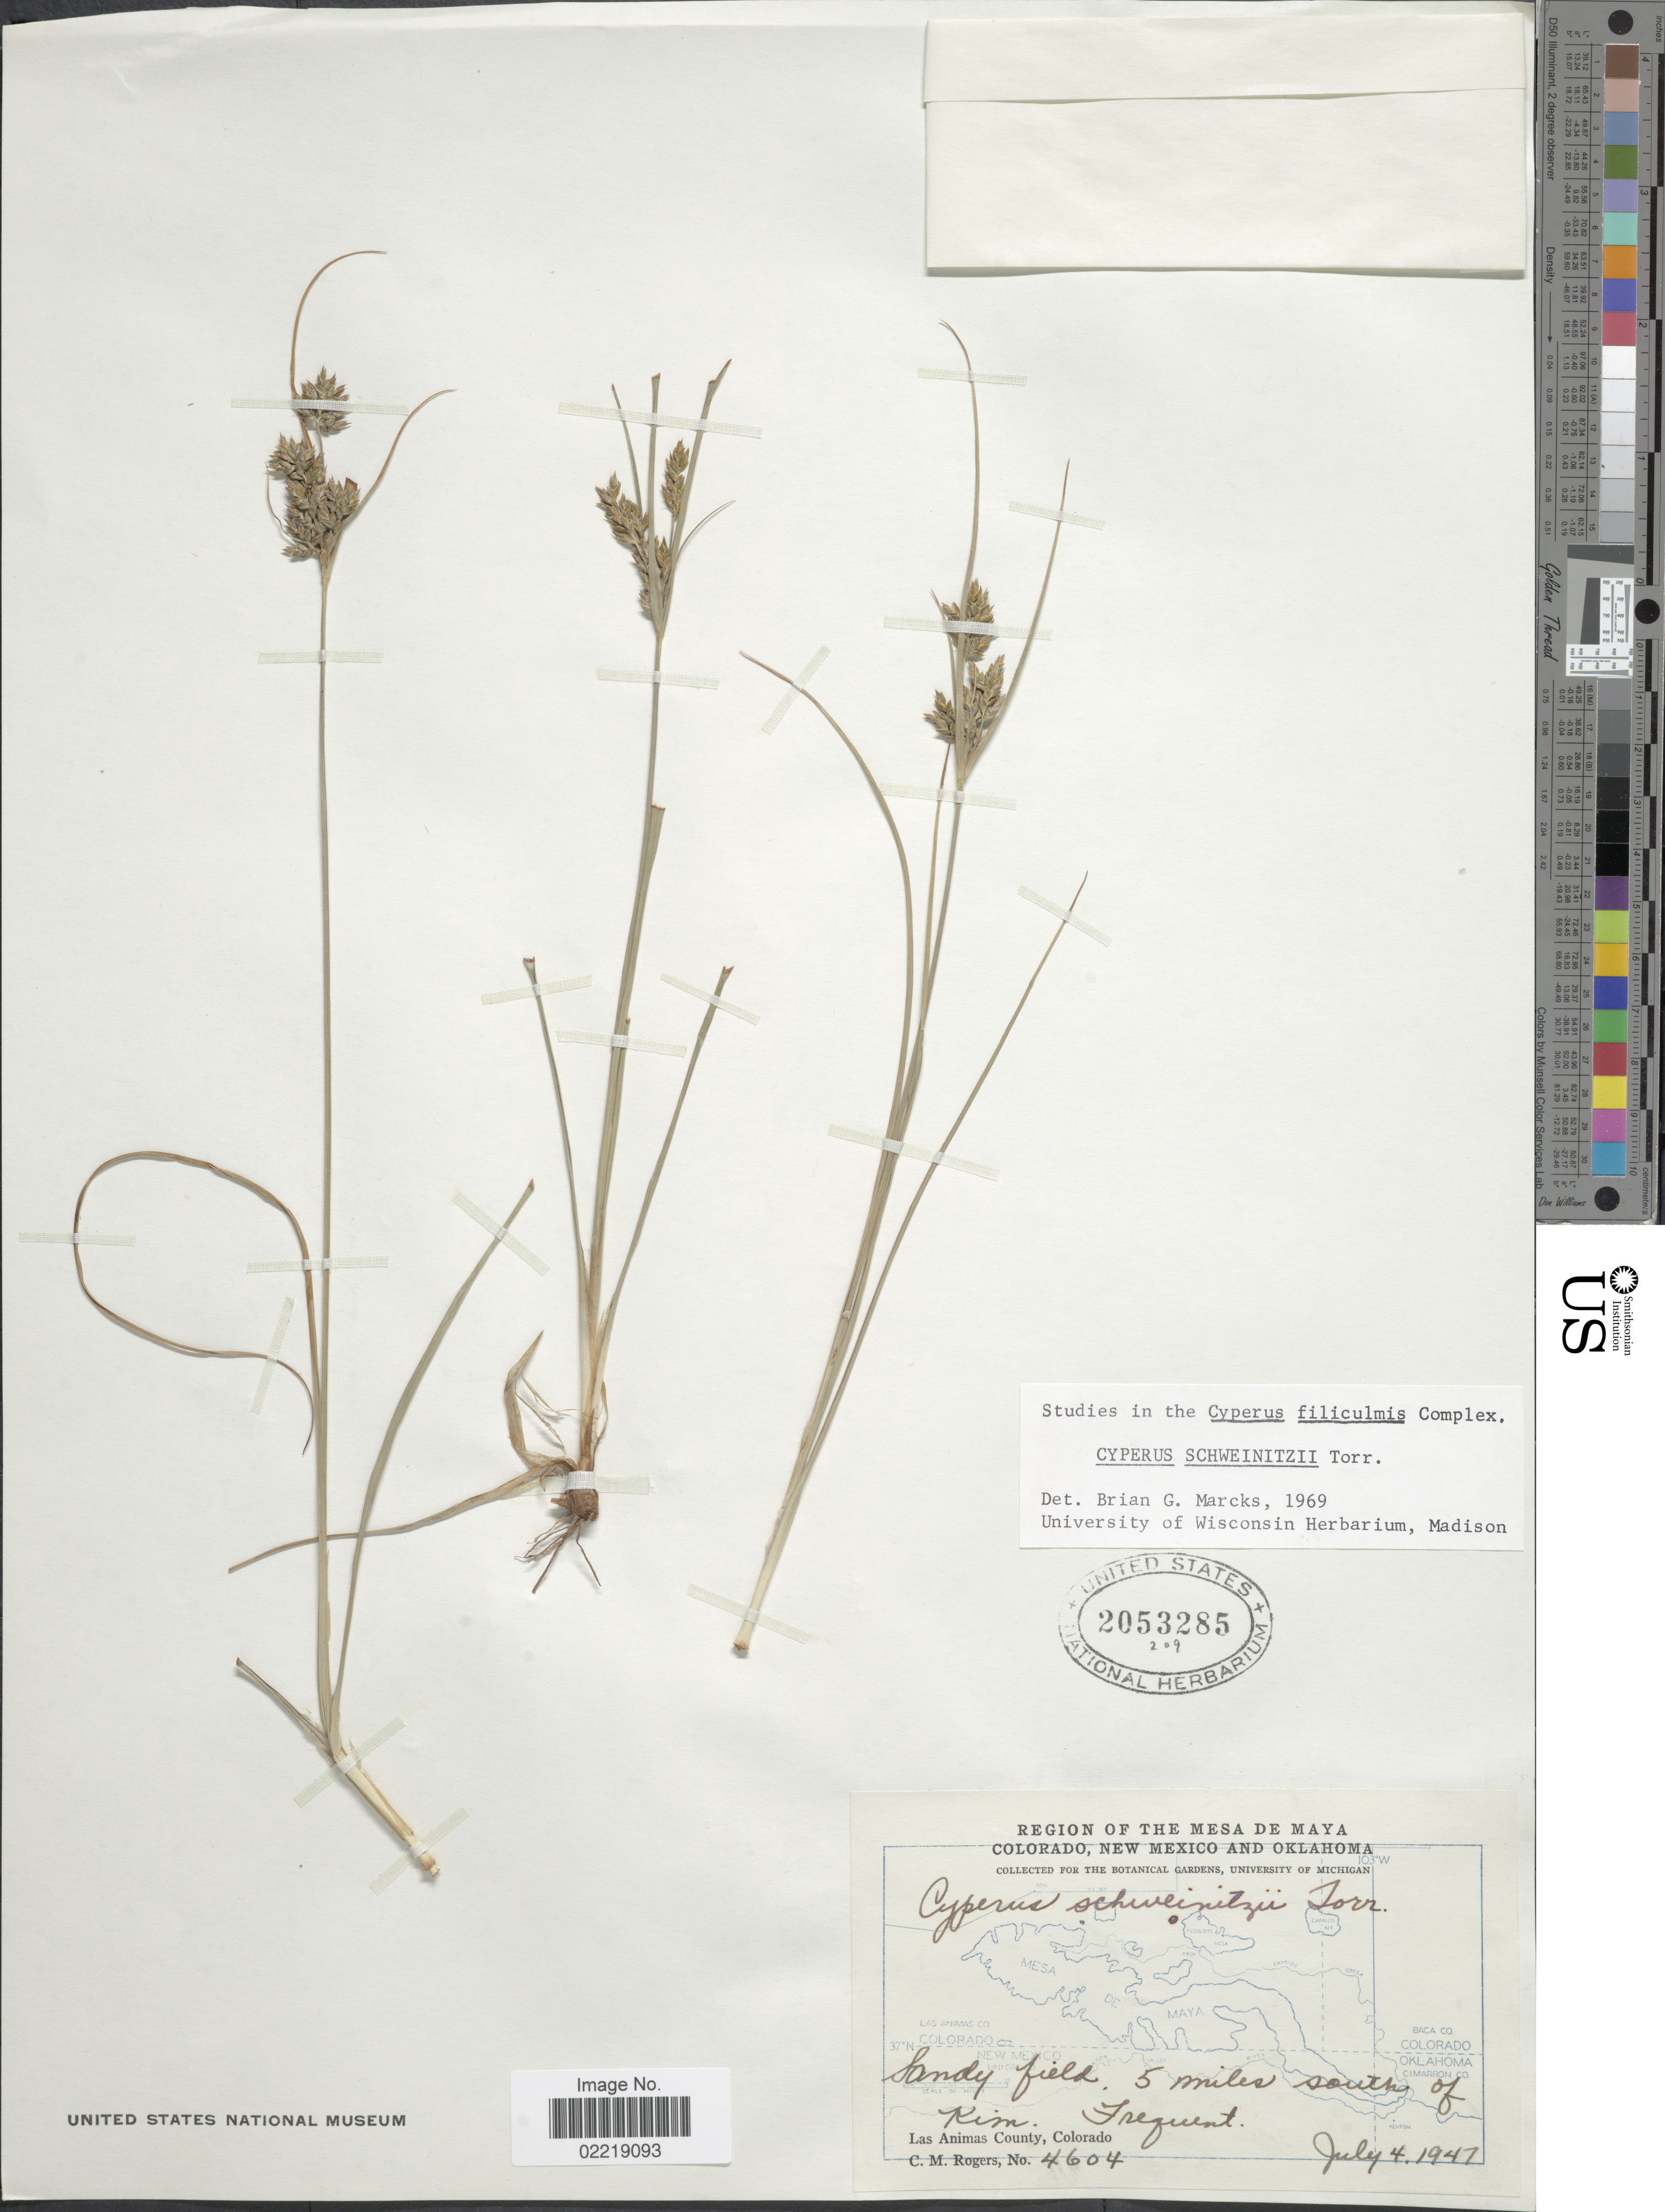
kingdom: Plantae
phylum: Tracheophyta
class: Liliopsida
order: Poales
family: Cyperaceae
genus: Cyperus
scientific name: Cyperus schweinitzii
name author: Torr.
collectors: C. M. Rogers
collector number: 4604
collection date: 1947-07-04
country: United States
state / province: Colorado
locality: The Mesa de Maya, Colorado, New Mexico and Oklahoma. Sandy field, 5 miles south of Kim. Las Aminas County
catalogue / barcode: US 2053285